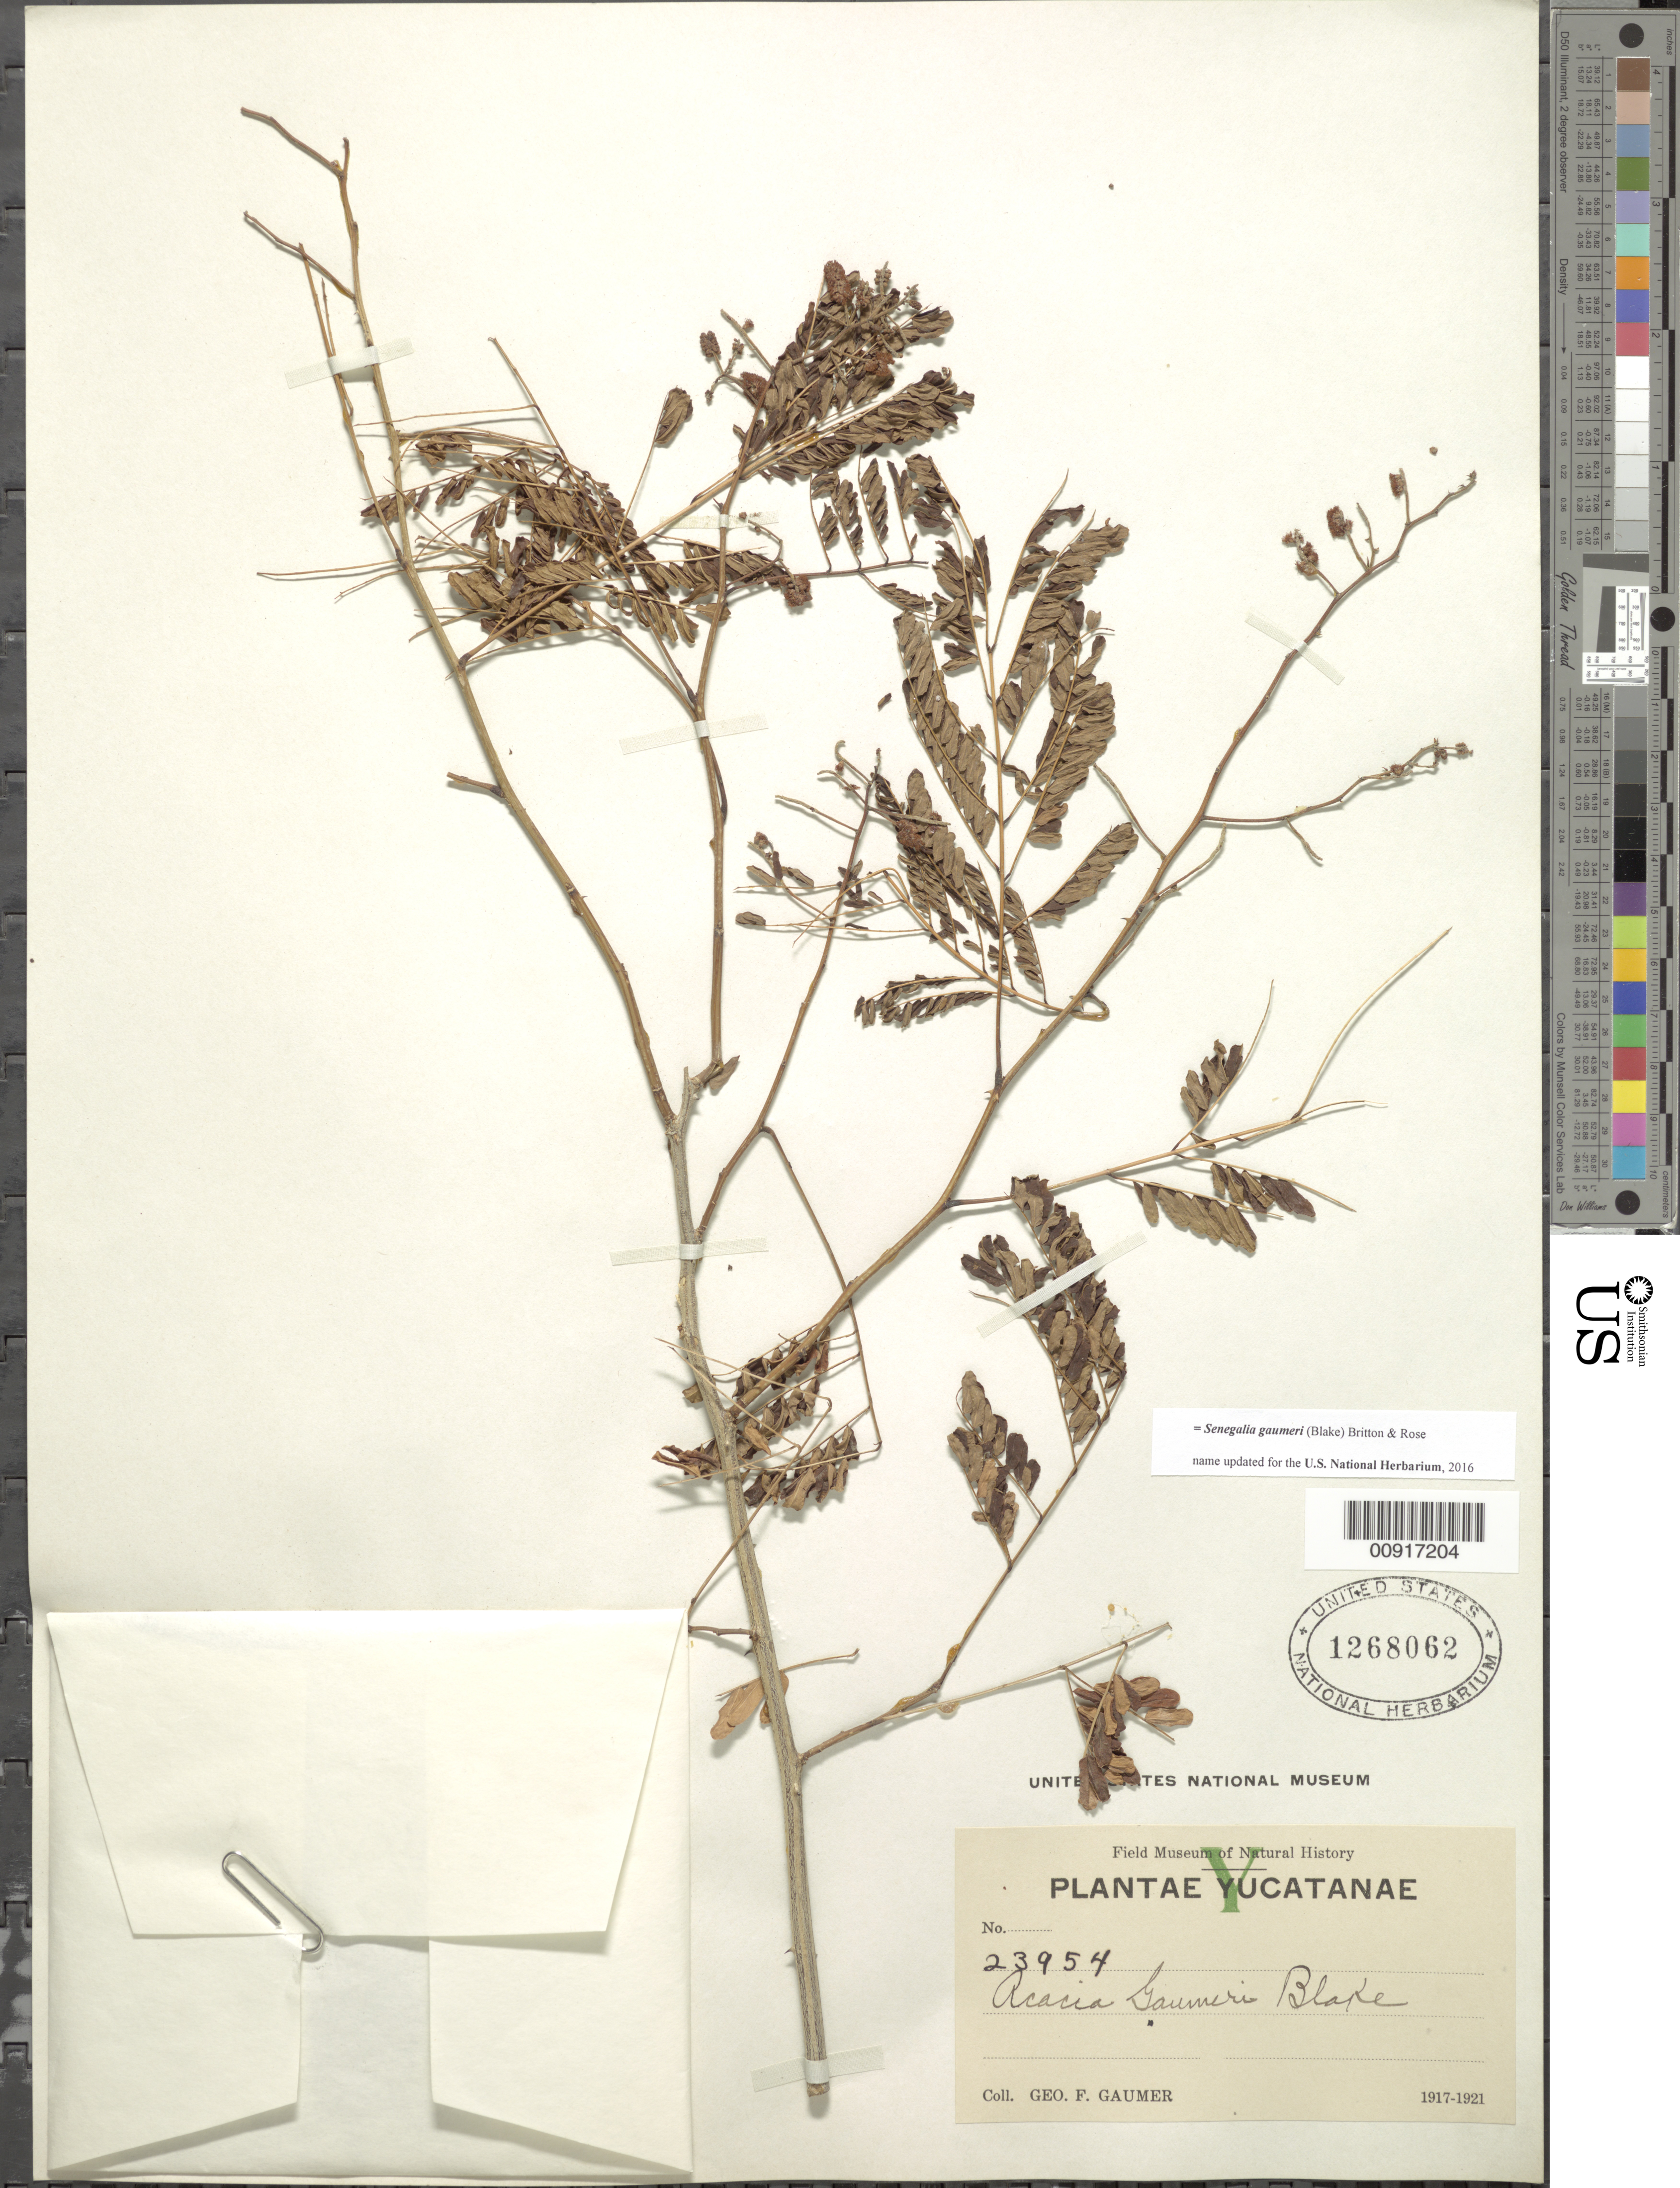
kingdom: Plantae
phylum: Tracheophyta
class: Magnoliopsida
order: Fabales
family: Fabaceae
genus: Senegalia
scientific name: Senegalia gaumeri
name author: (S.F. Blake) Britton & Rose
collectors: G. F. Gaumer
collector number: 23954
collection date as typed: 1917 to -- --- 1921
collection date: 1917/1921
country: Mexico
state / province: Yucatán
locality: Yucatán.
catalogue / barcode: US 1268062